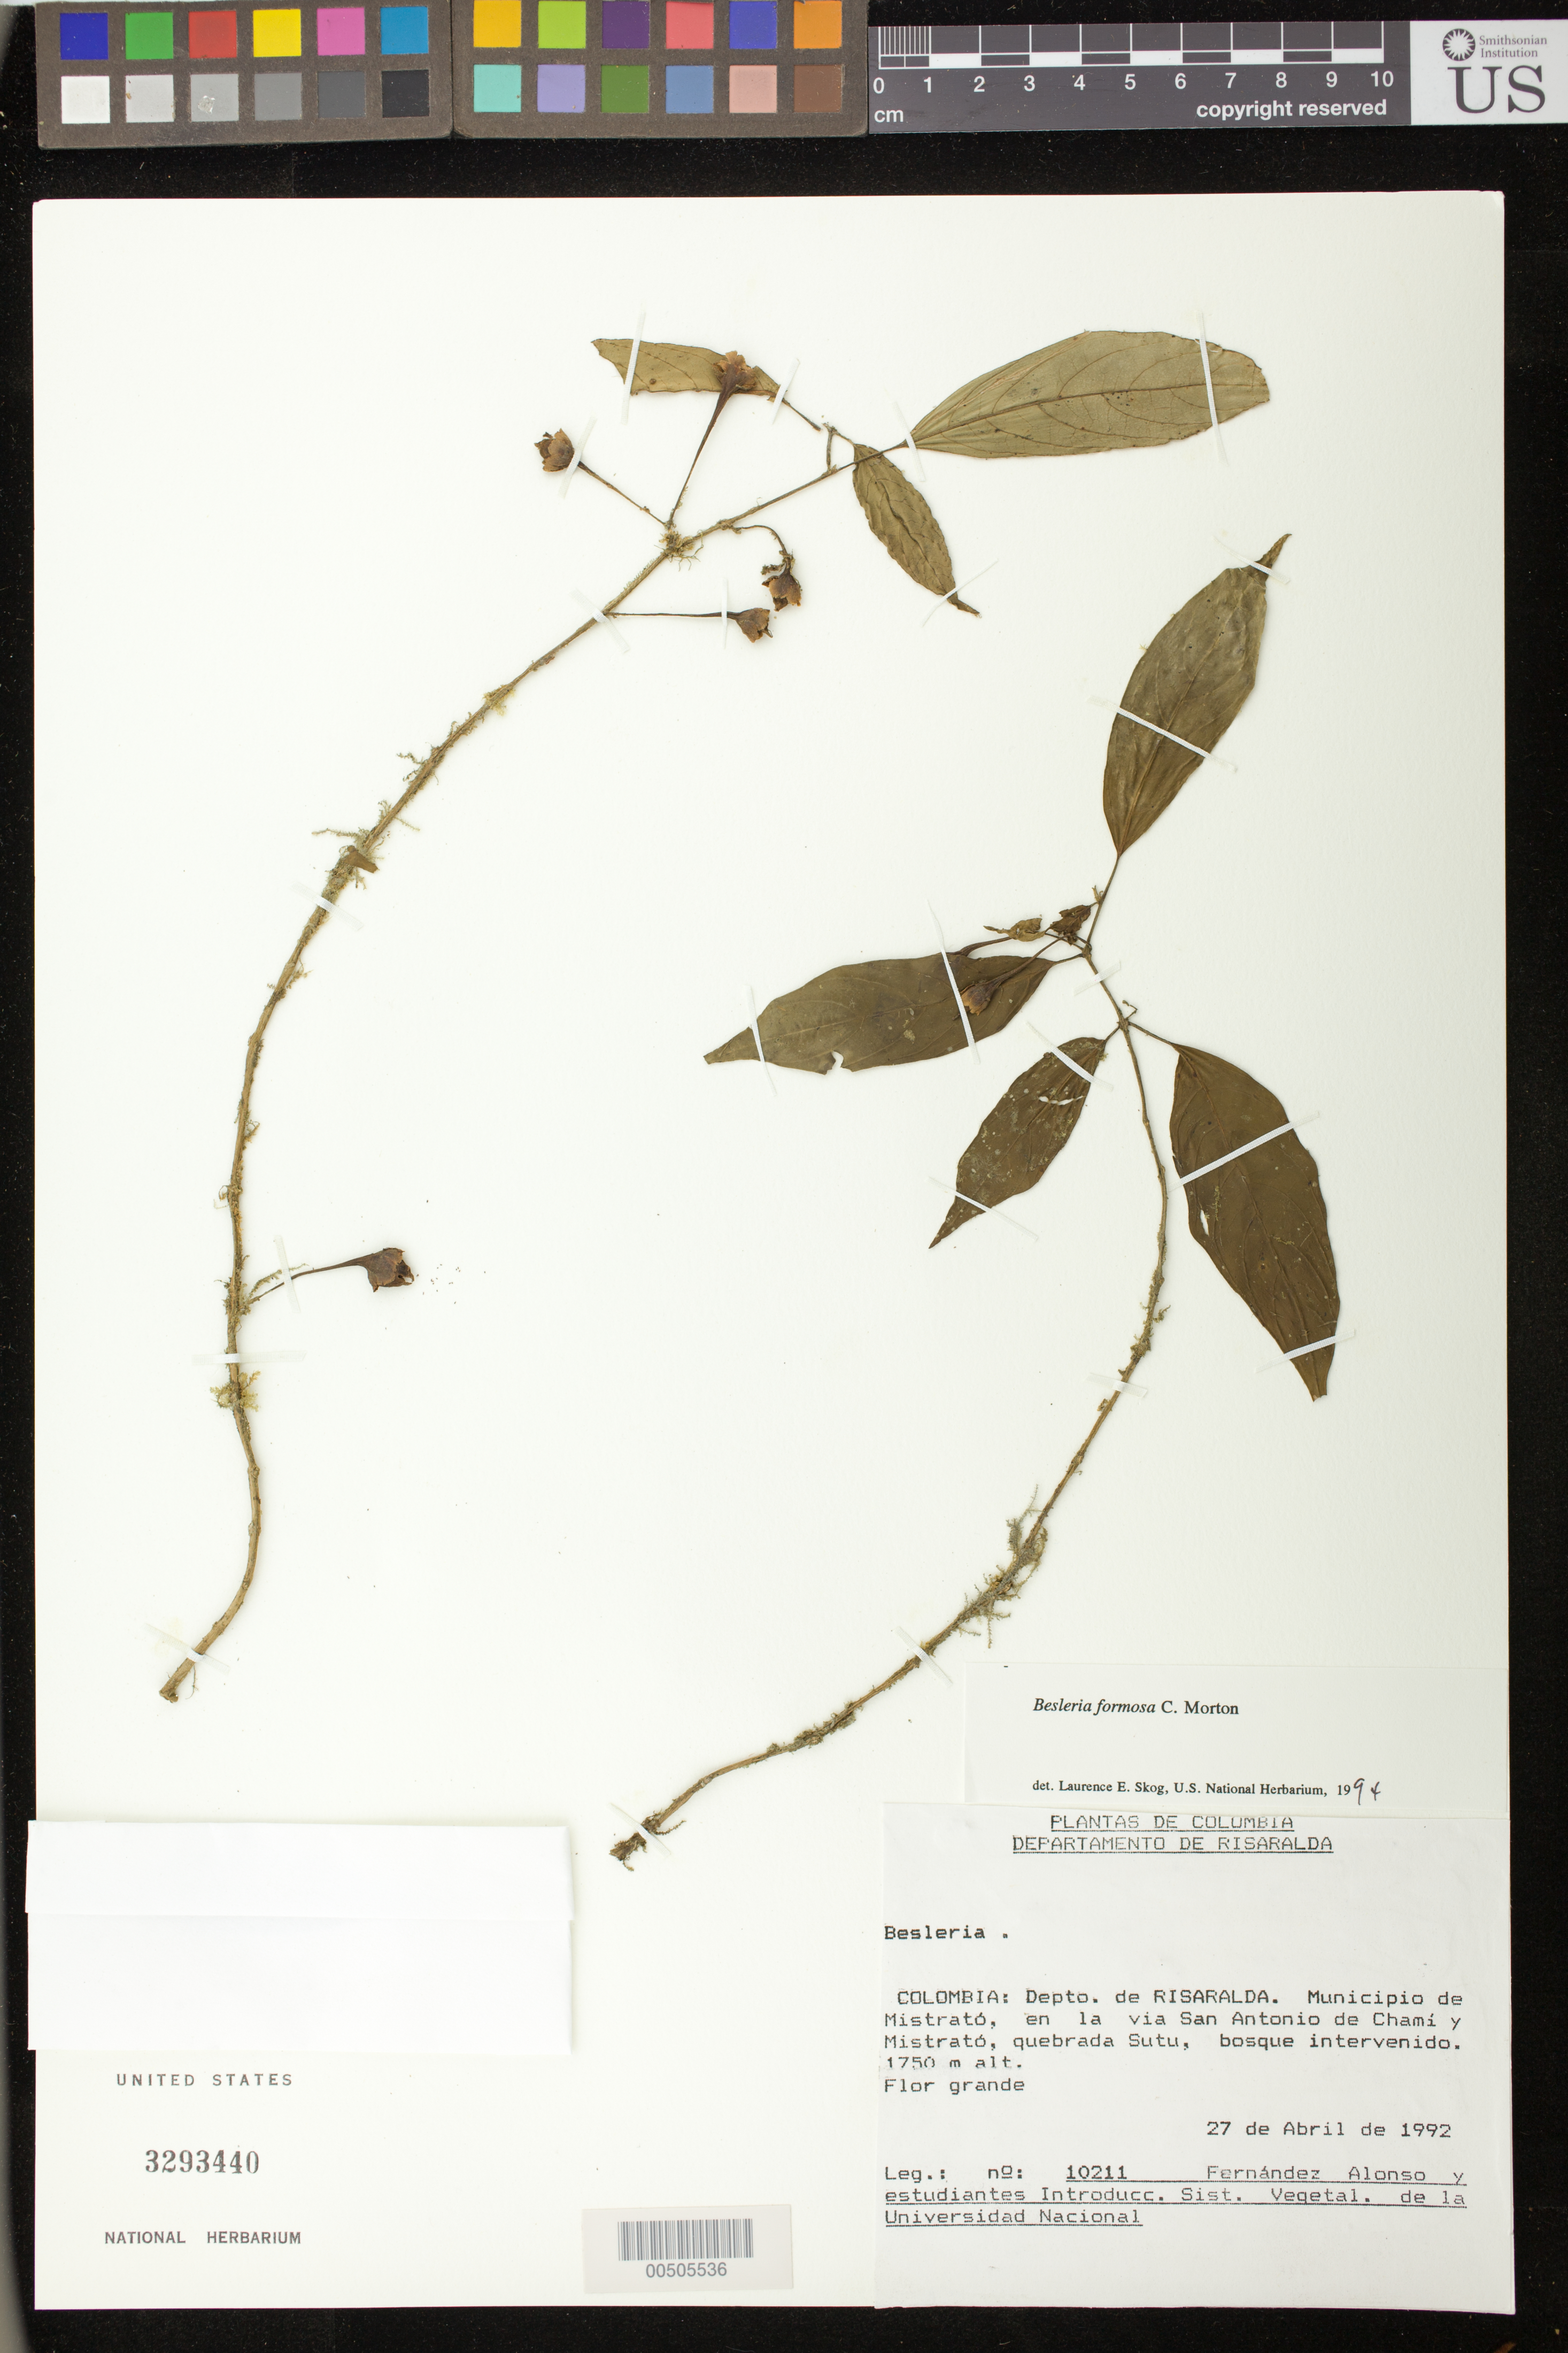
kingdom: Plantae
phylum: Tracheophyta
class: Magnoliopsida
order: Lamiales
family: Gesneriaceae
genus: Besleria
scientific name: Besleria amabilis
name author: C.V. Morton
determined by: Skog, Laurence E.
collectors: J. L. Fernández-Alonso & Estudiantes Introducc. Sist. Vegetal. de la Universidad Nacional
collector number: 10211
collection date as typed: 27 Apr 1992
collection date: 1992-04-27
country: Colombia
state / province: Risaralda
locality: Municipio de Mistrató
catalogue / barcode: US 3293440